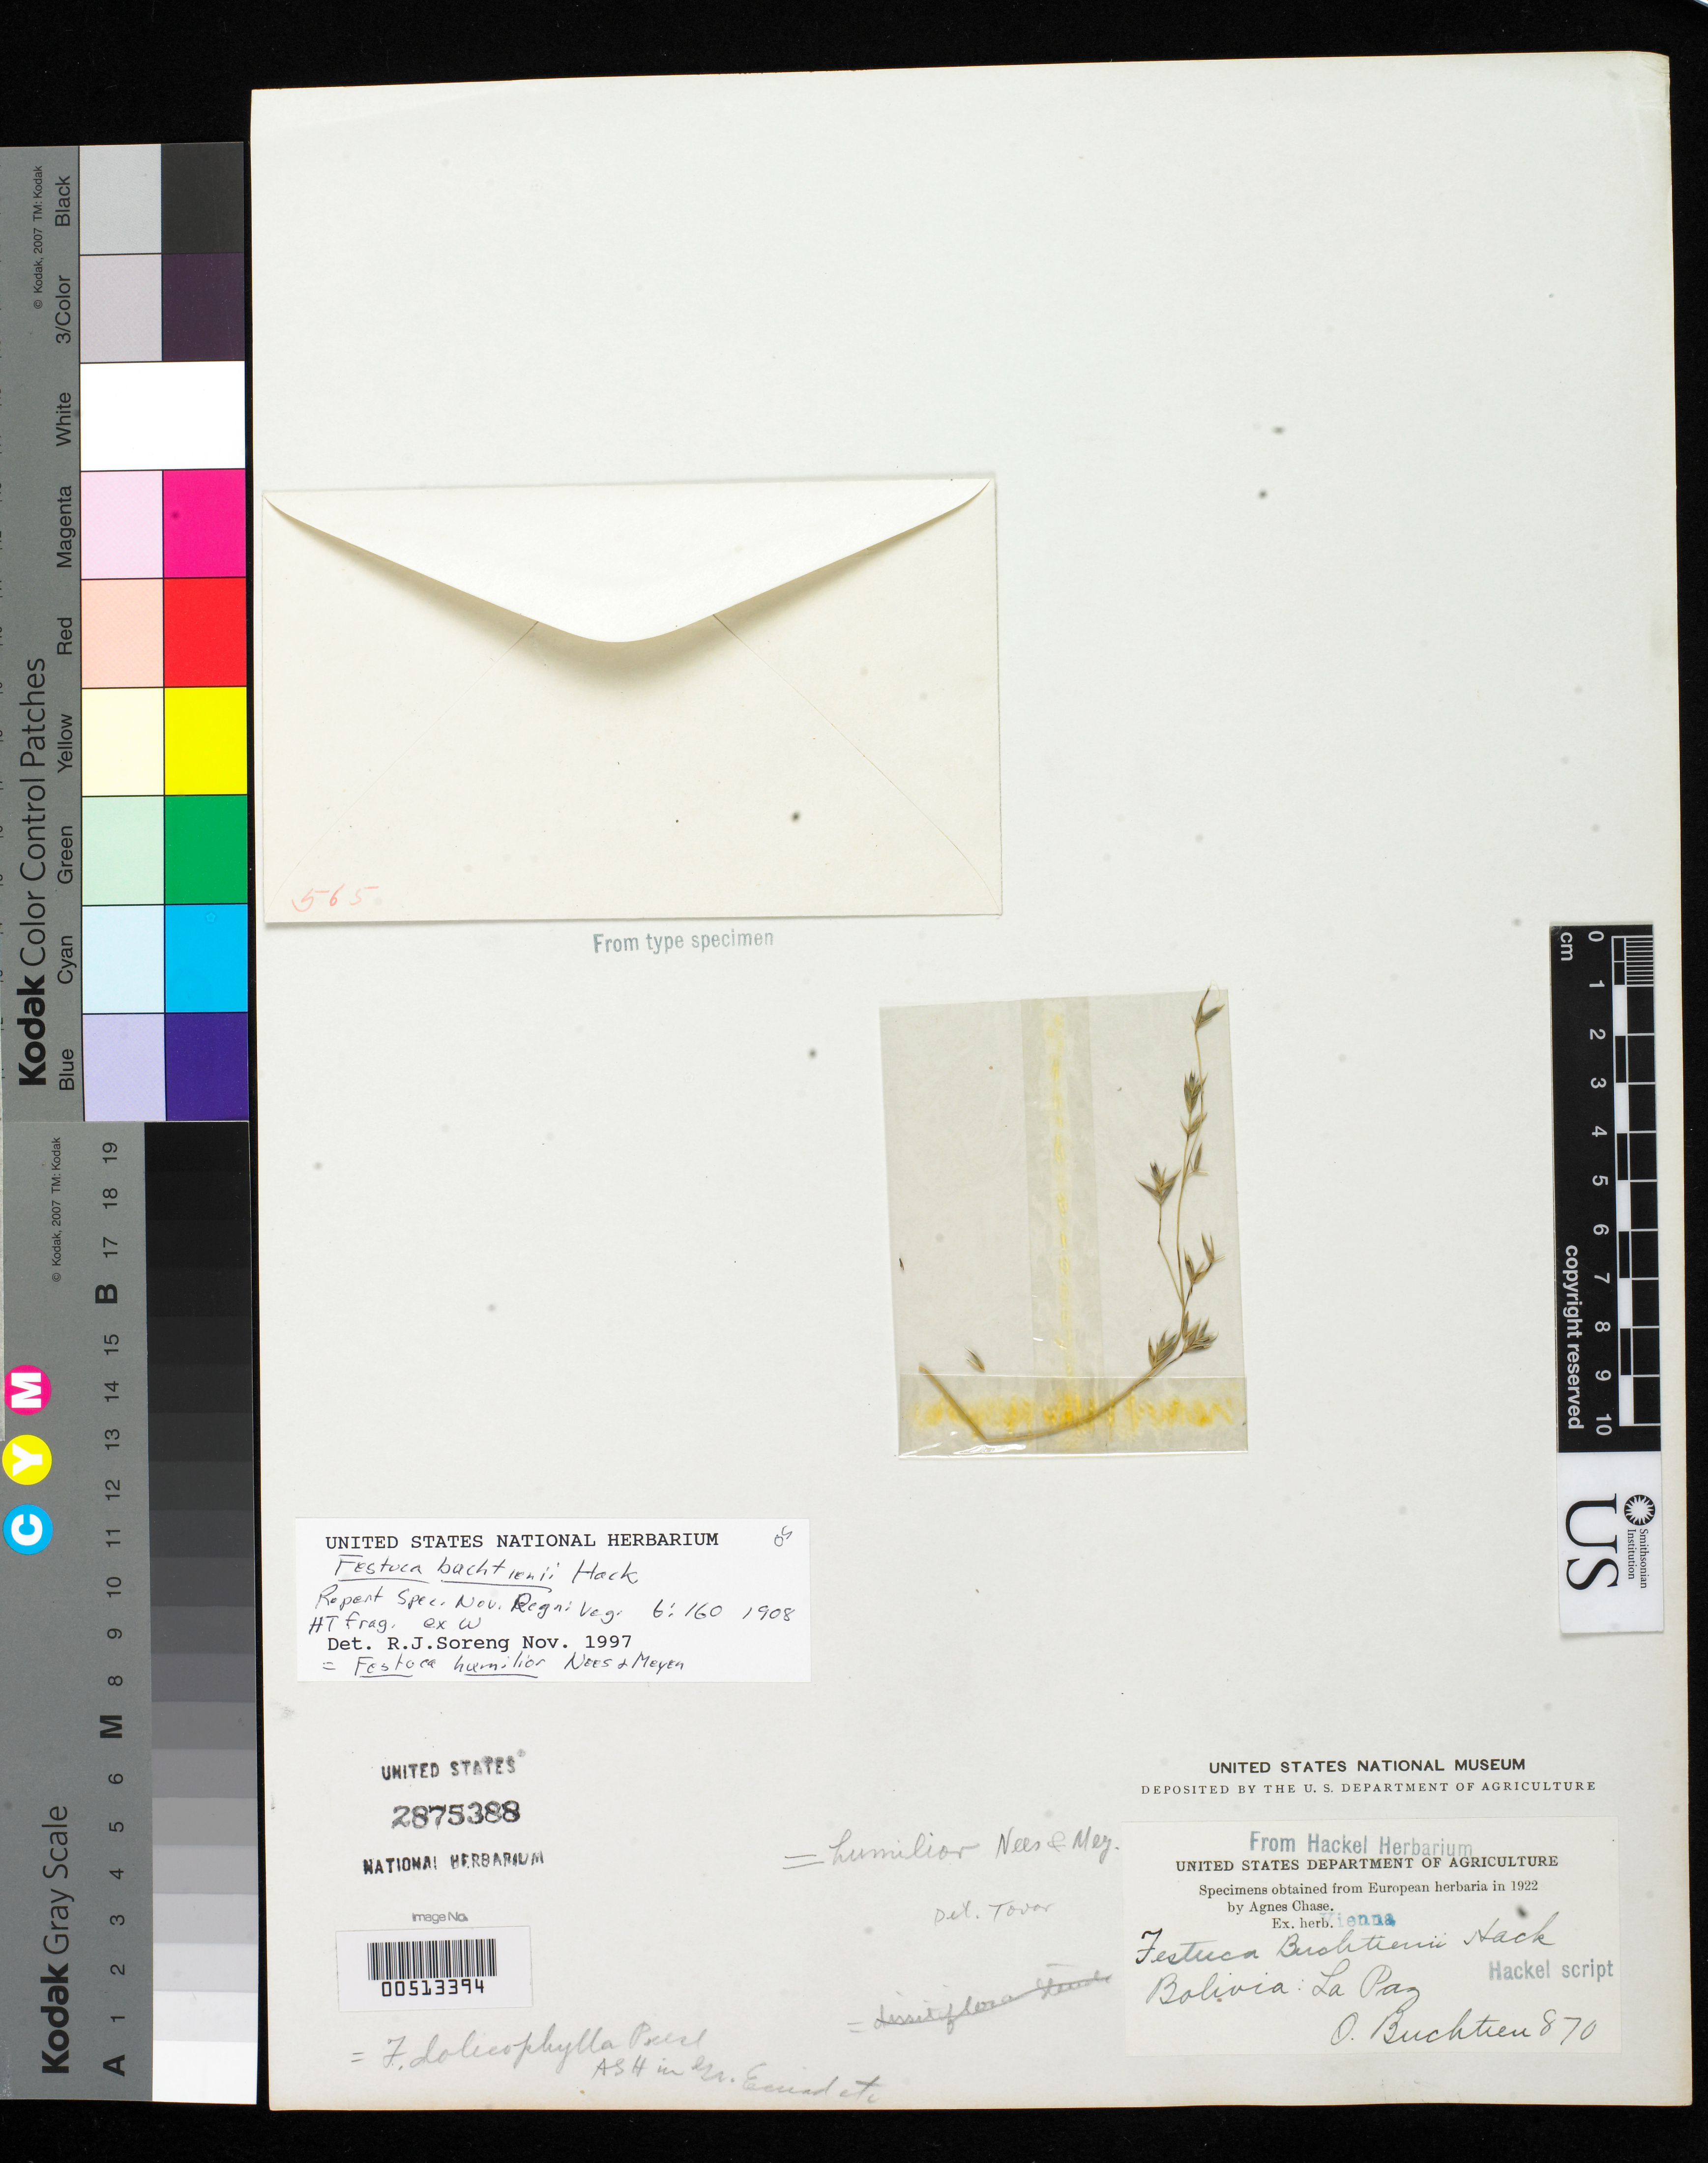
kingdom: Plantae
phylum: Tracheophyta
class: Liliopsida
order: Poales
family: Poaceae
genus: Festuca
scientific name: Festuca buchtienii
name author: Hack.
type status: Type Fragment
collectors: O. Buchtien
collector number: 870.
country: Bolivia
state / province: La Paz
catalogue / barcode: US 2875388